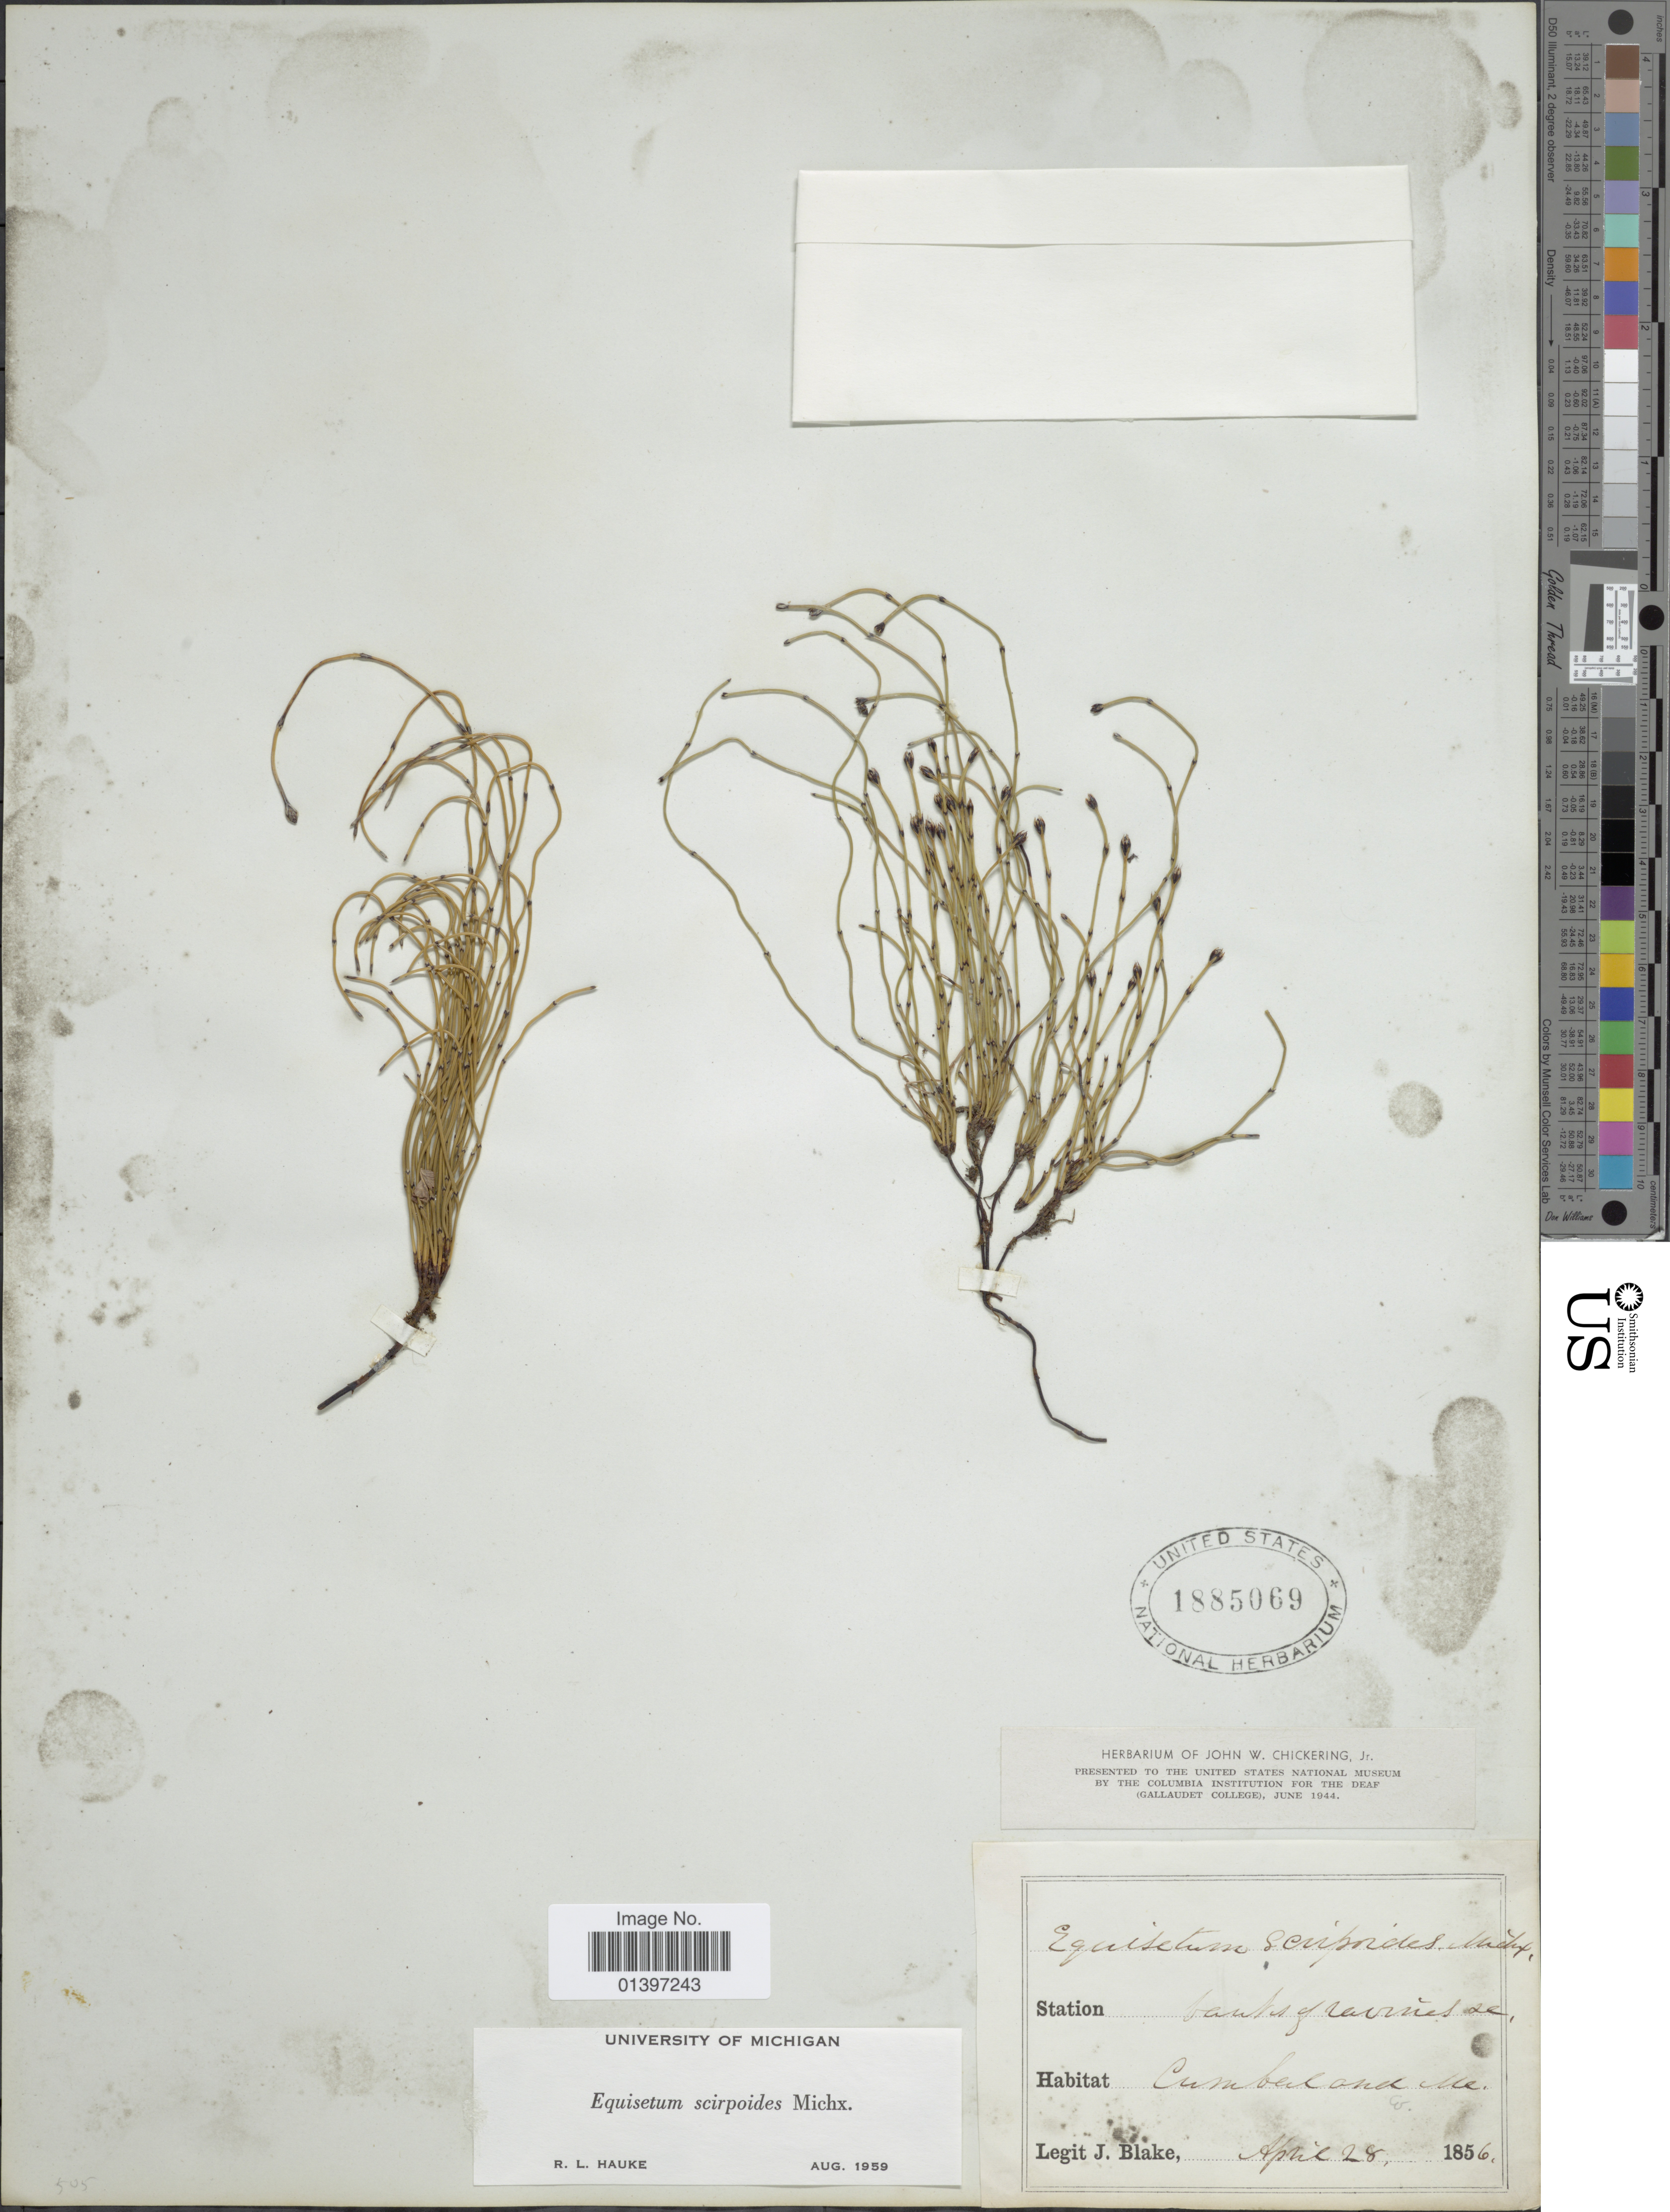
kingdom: Plantae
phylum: Tracheophyta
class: Polypodiopsida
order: Equisetales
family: Equisetaceae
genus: Equisetum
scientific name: Equisetum scirpoides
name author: Michx.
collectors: J. Blake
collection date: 1856-04-28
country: United States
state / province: Maine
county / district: Cumberland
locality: Cumberland, banks of ravine.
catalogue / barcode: US 1885069